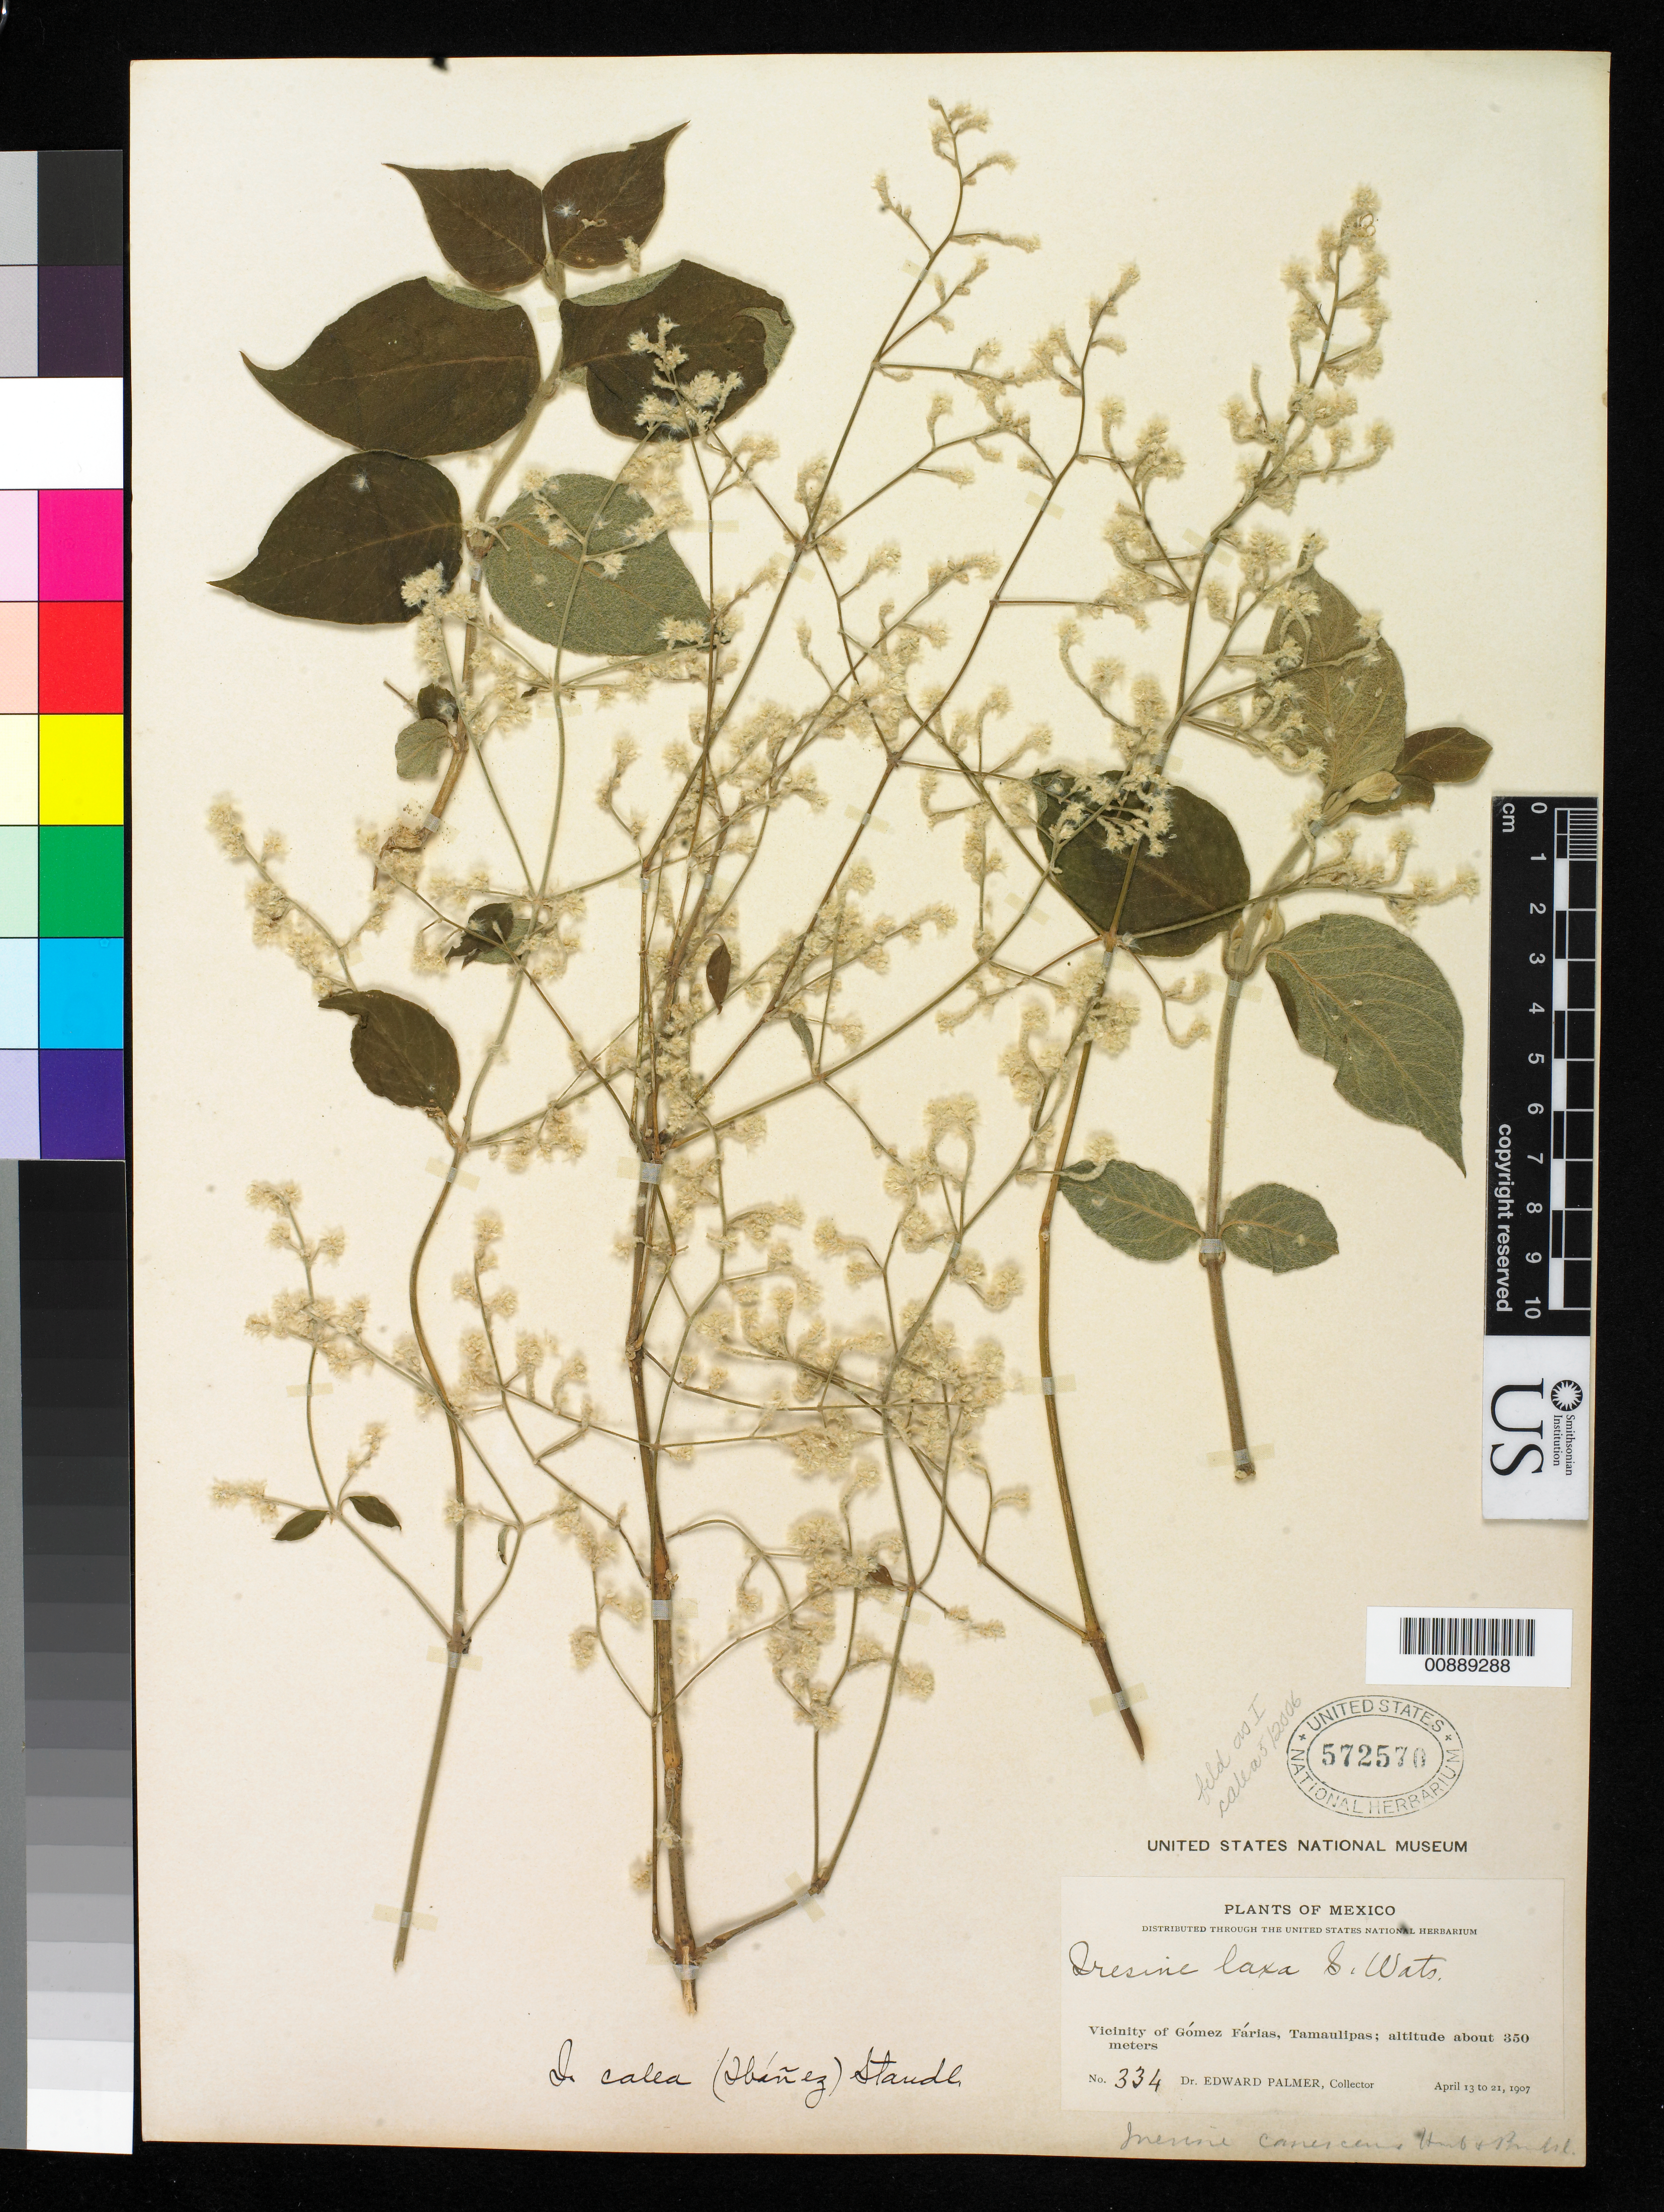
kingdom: Plantae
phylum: Tracheophyta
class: Magnoliopsida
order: Caryophyllales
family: Amaranthaceae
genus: Iresine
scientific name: Iresine calea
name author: (Ibáñez) Standl.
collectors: E. Palmer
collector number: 334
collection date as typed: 13 Apr 1907 to 21 Apr 1907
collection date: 1907-04-13/1907-04-21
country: Mexico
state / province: Tamaulipas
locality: Vicinity of Gómez Farias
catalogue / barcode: US 572570